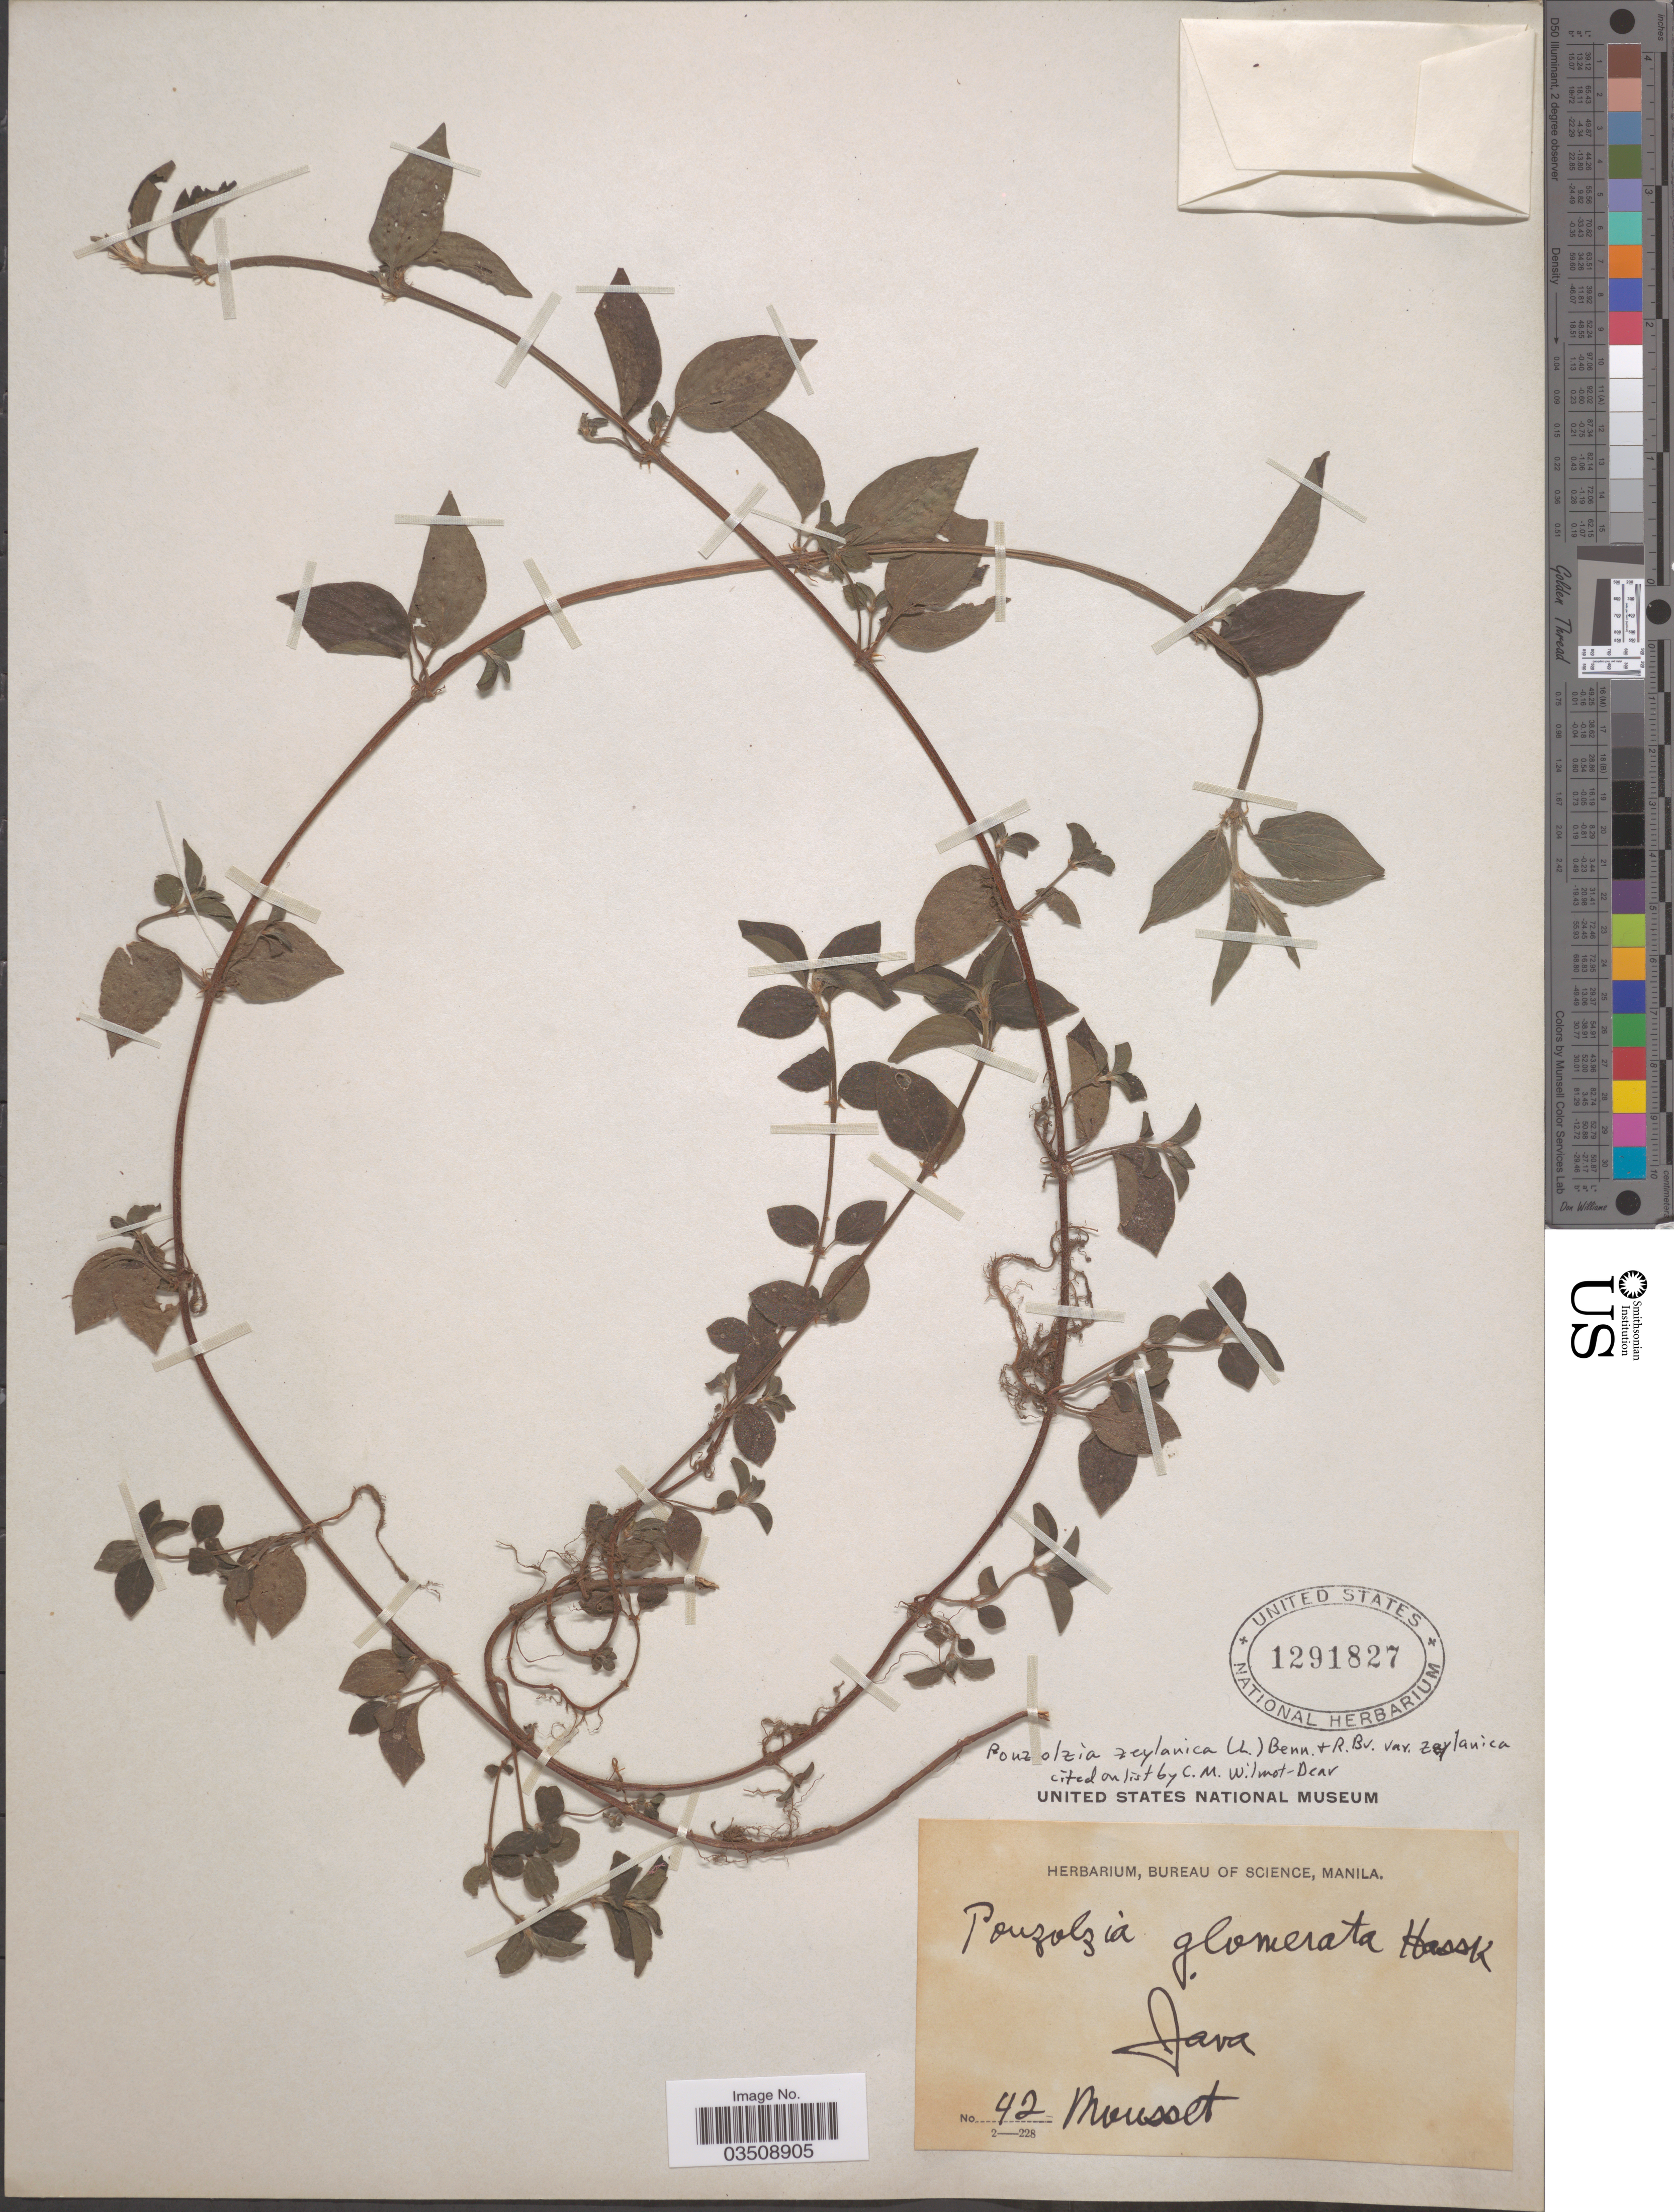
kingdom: Plantae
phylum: Tracheophyta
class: Magnoliopsida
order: Rosales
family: Urticaceae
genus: Pouzolzia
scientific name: Pouzolzia zeylanica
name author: (L.) Benn.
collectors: Mousset, --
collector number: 42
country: Indonesia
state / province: Java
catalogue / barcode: US 1291827